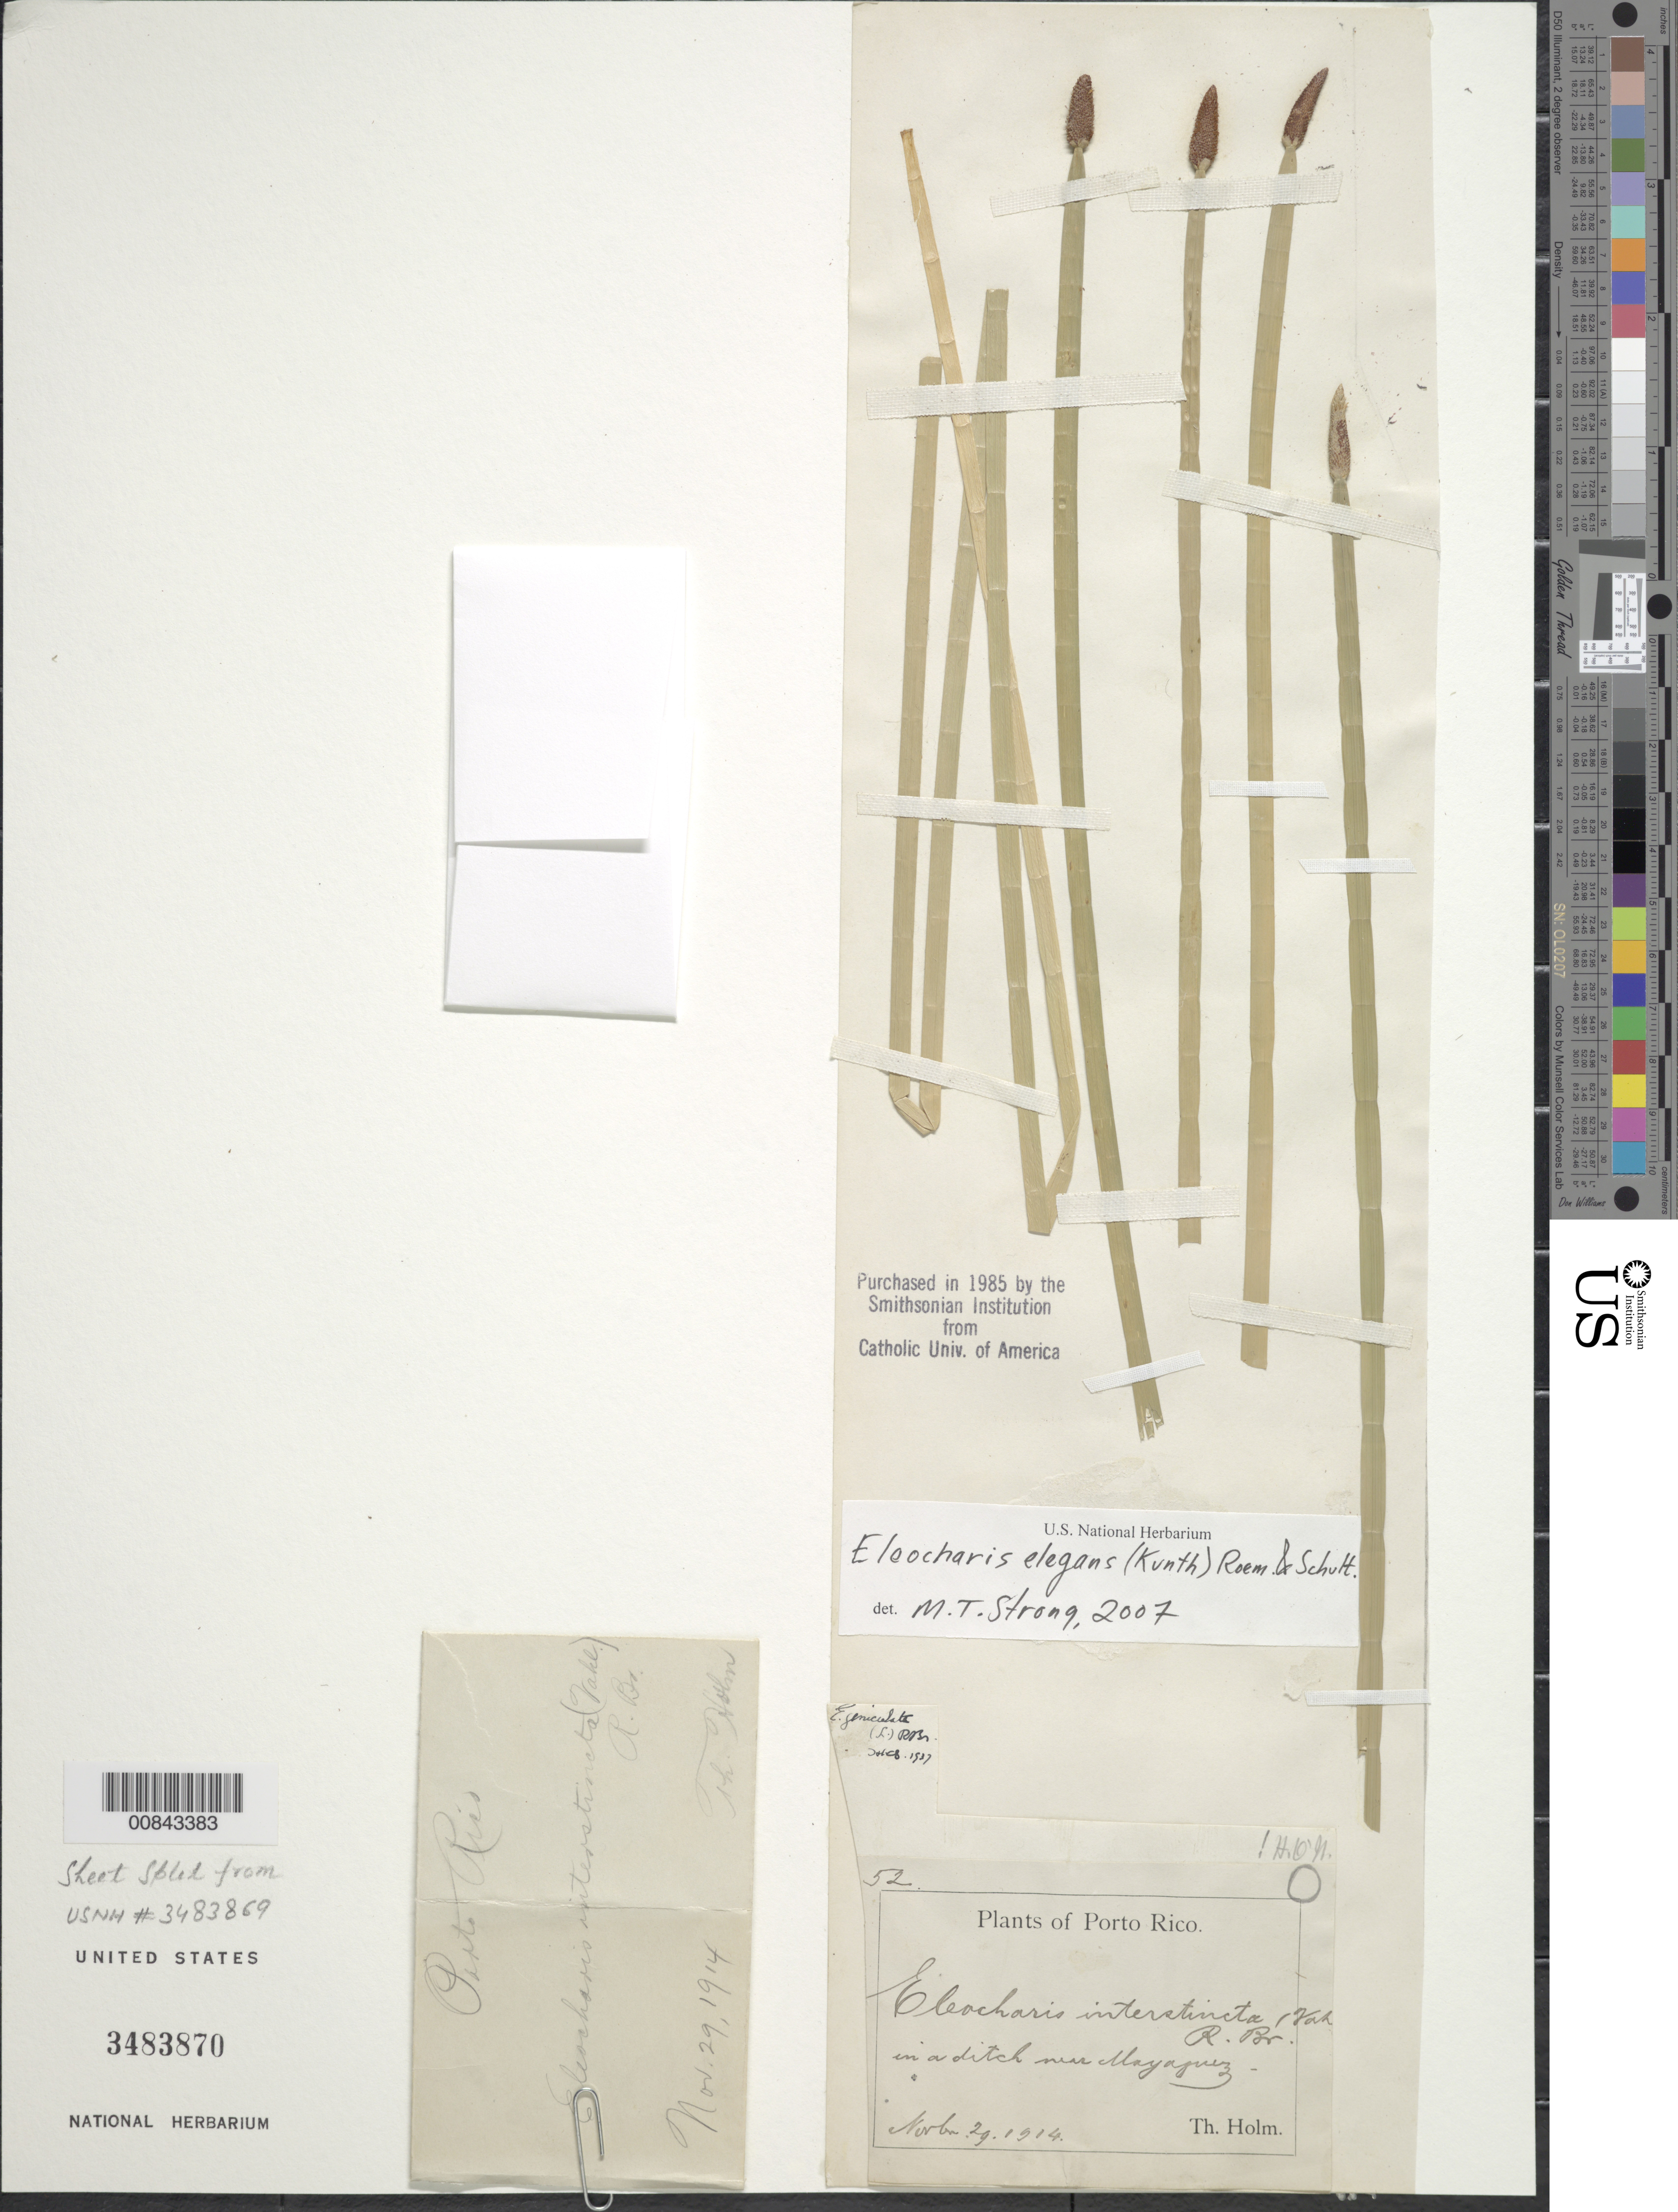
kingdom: Plantae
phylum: Tracheophyta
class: Liliopsida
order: Poales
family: Cyperaceae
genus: Eleocharis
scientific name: Eleocharis elegans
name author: (Kunth) Roem. & Schult.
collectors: T. Holm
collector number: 52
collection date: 1914-11-29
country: Puerto Rico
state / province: Mayagüez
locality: In a ditch near Mayagüez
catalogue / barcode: US 3483870